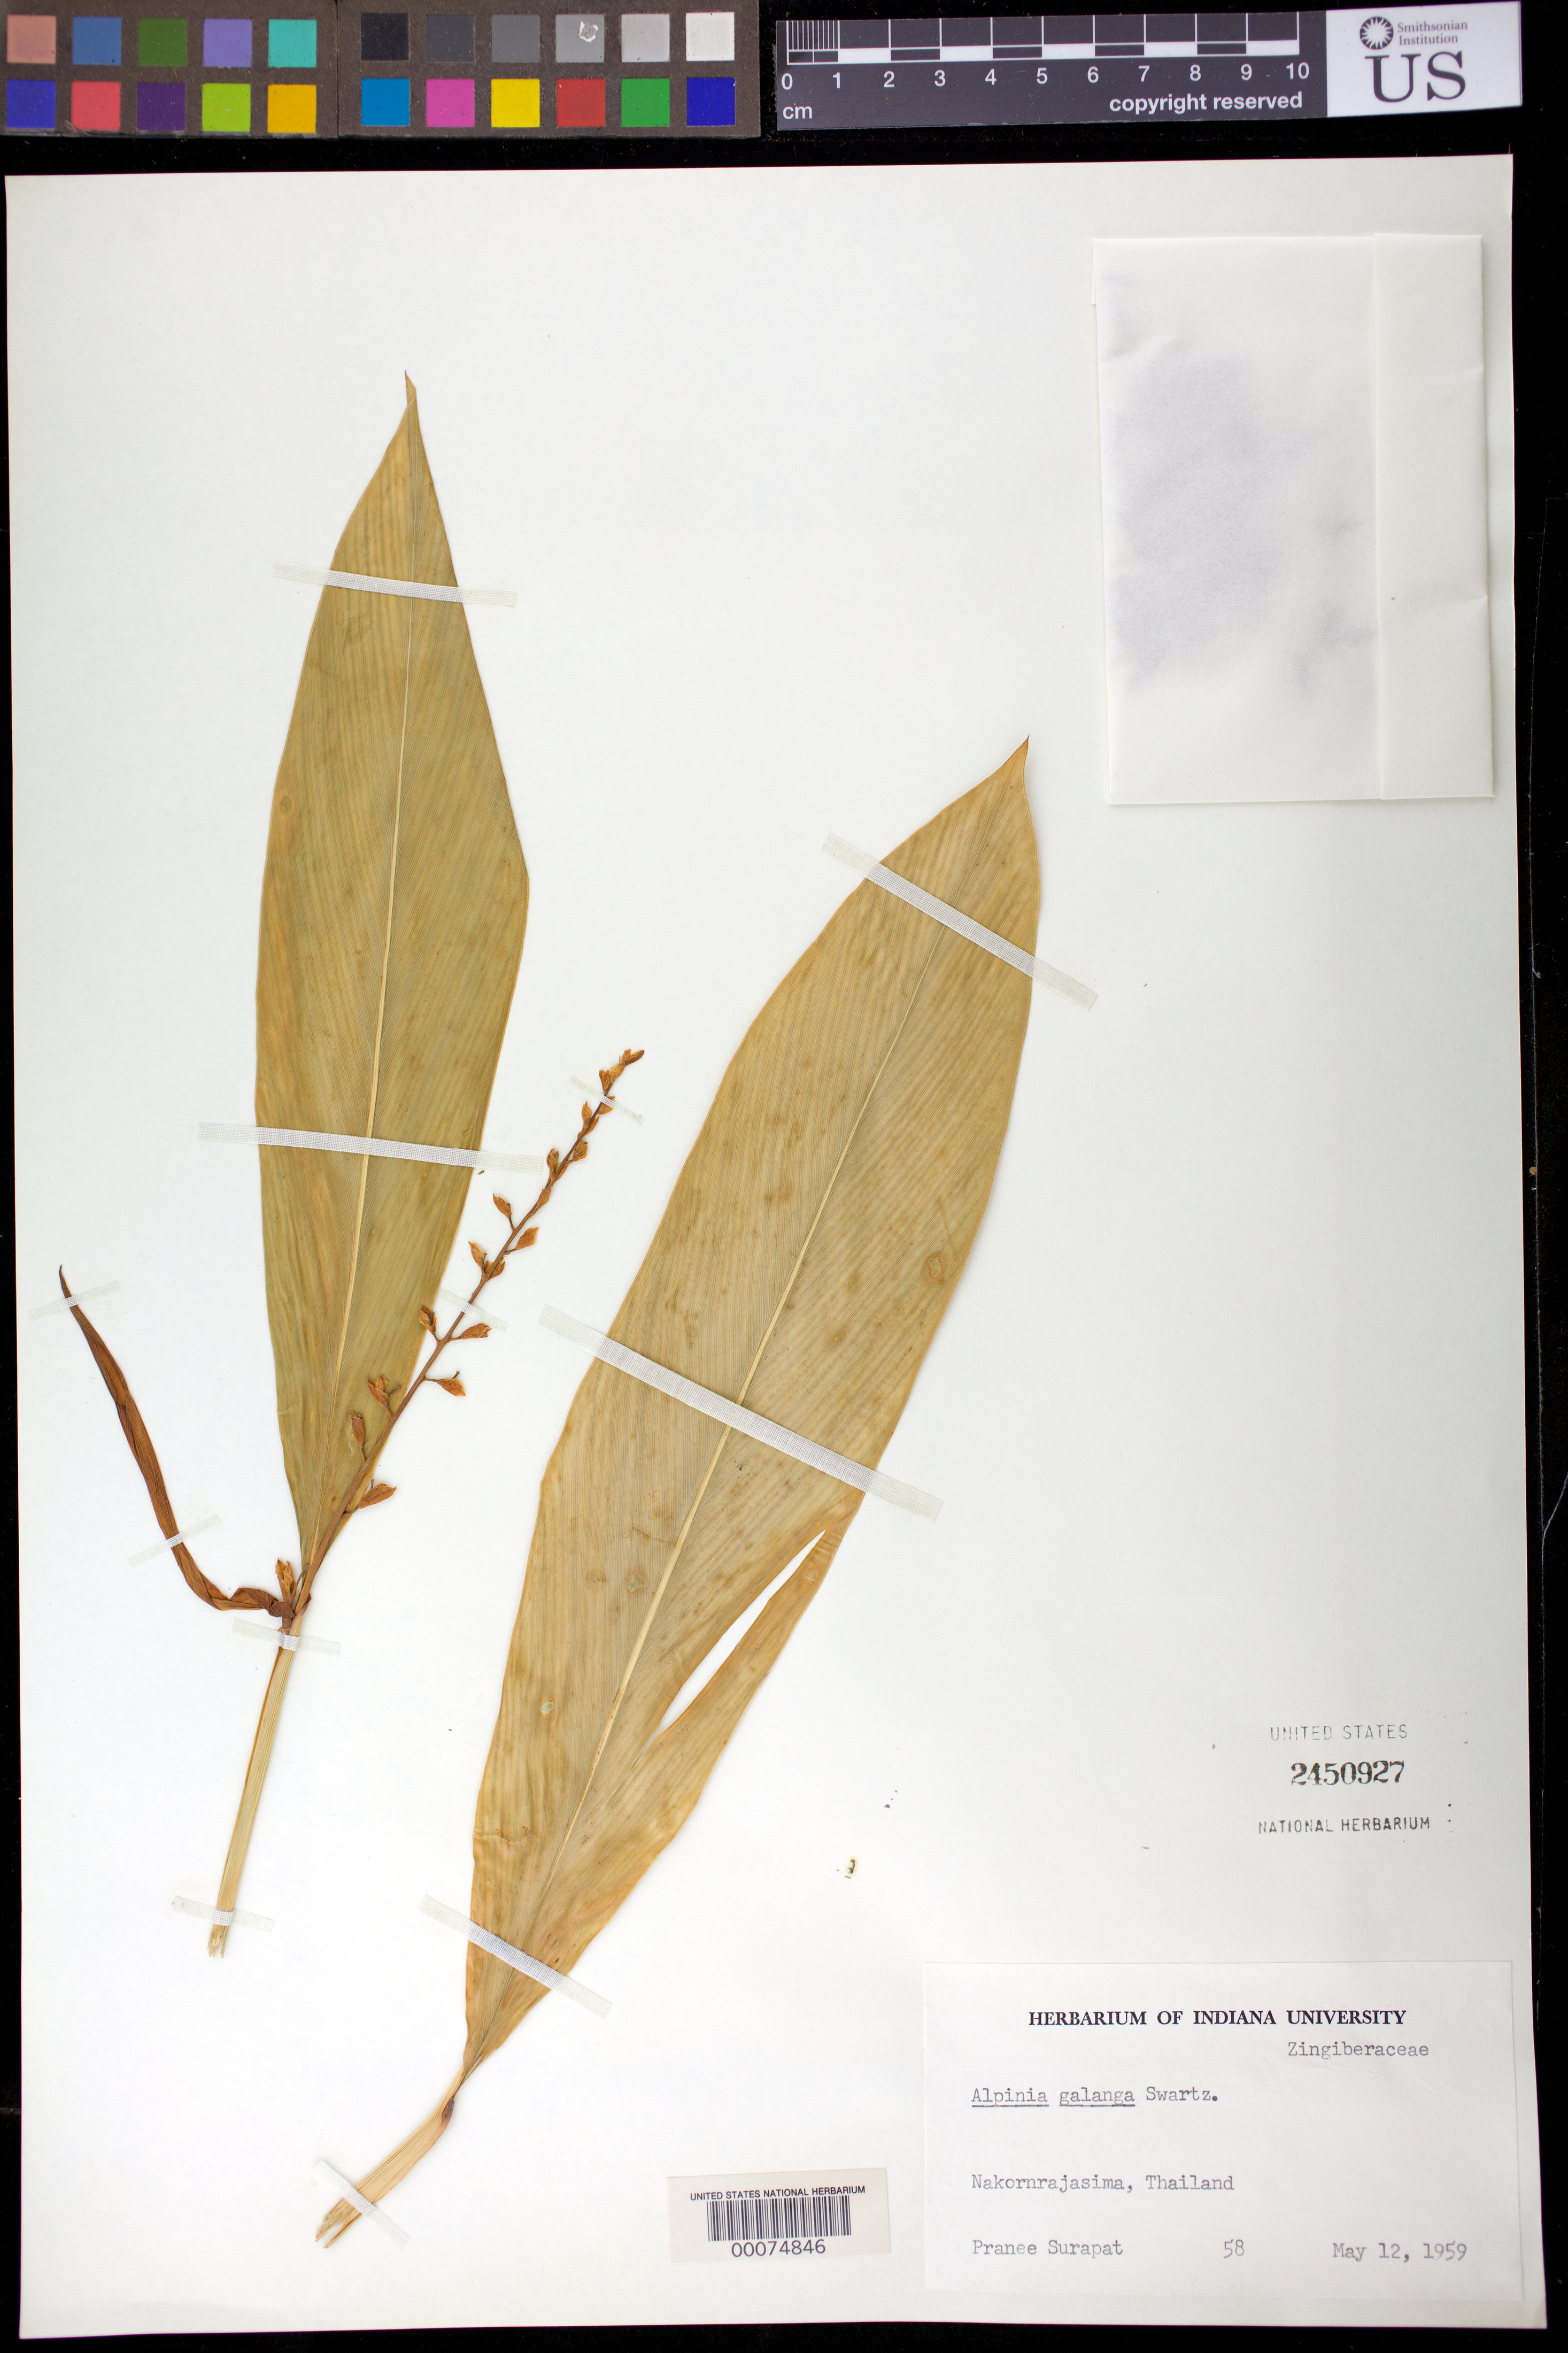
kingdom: Plantae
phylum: Tracheophyta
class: Liliopsida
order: Zingiberales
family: Zingiberaceae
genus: Alpinia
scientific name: Alpinia galanga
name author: (L.) Willd.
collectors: P. Surapat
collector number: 58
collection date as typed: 12 May 1959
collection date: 1959-05-12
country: Thailand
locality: Nakornrajasima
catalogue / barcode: US 2450927